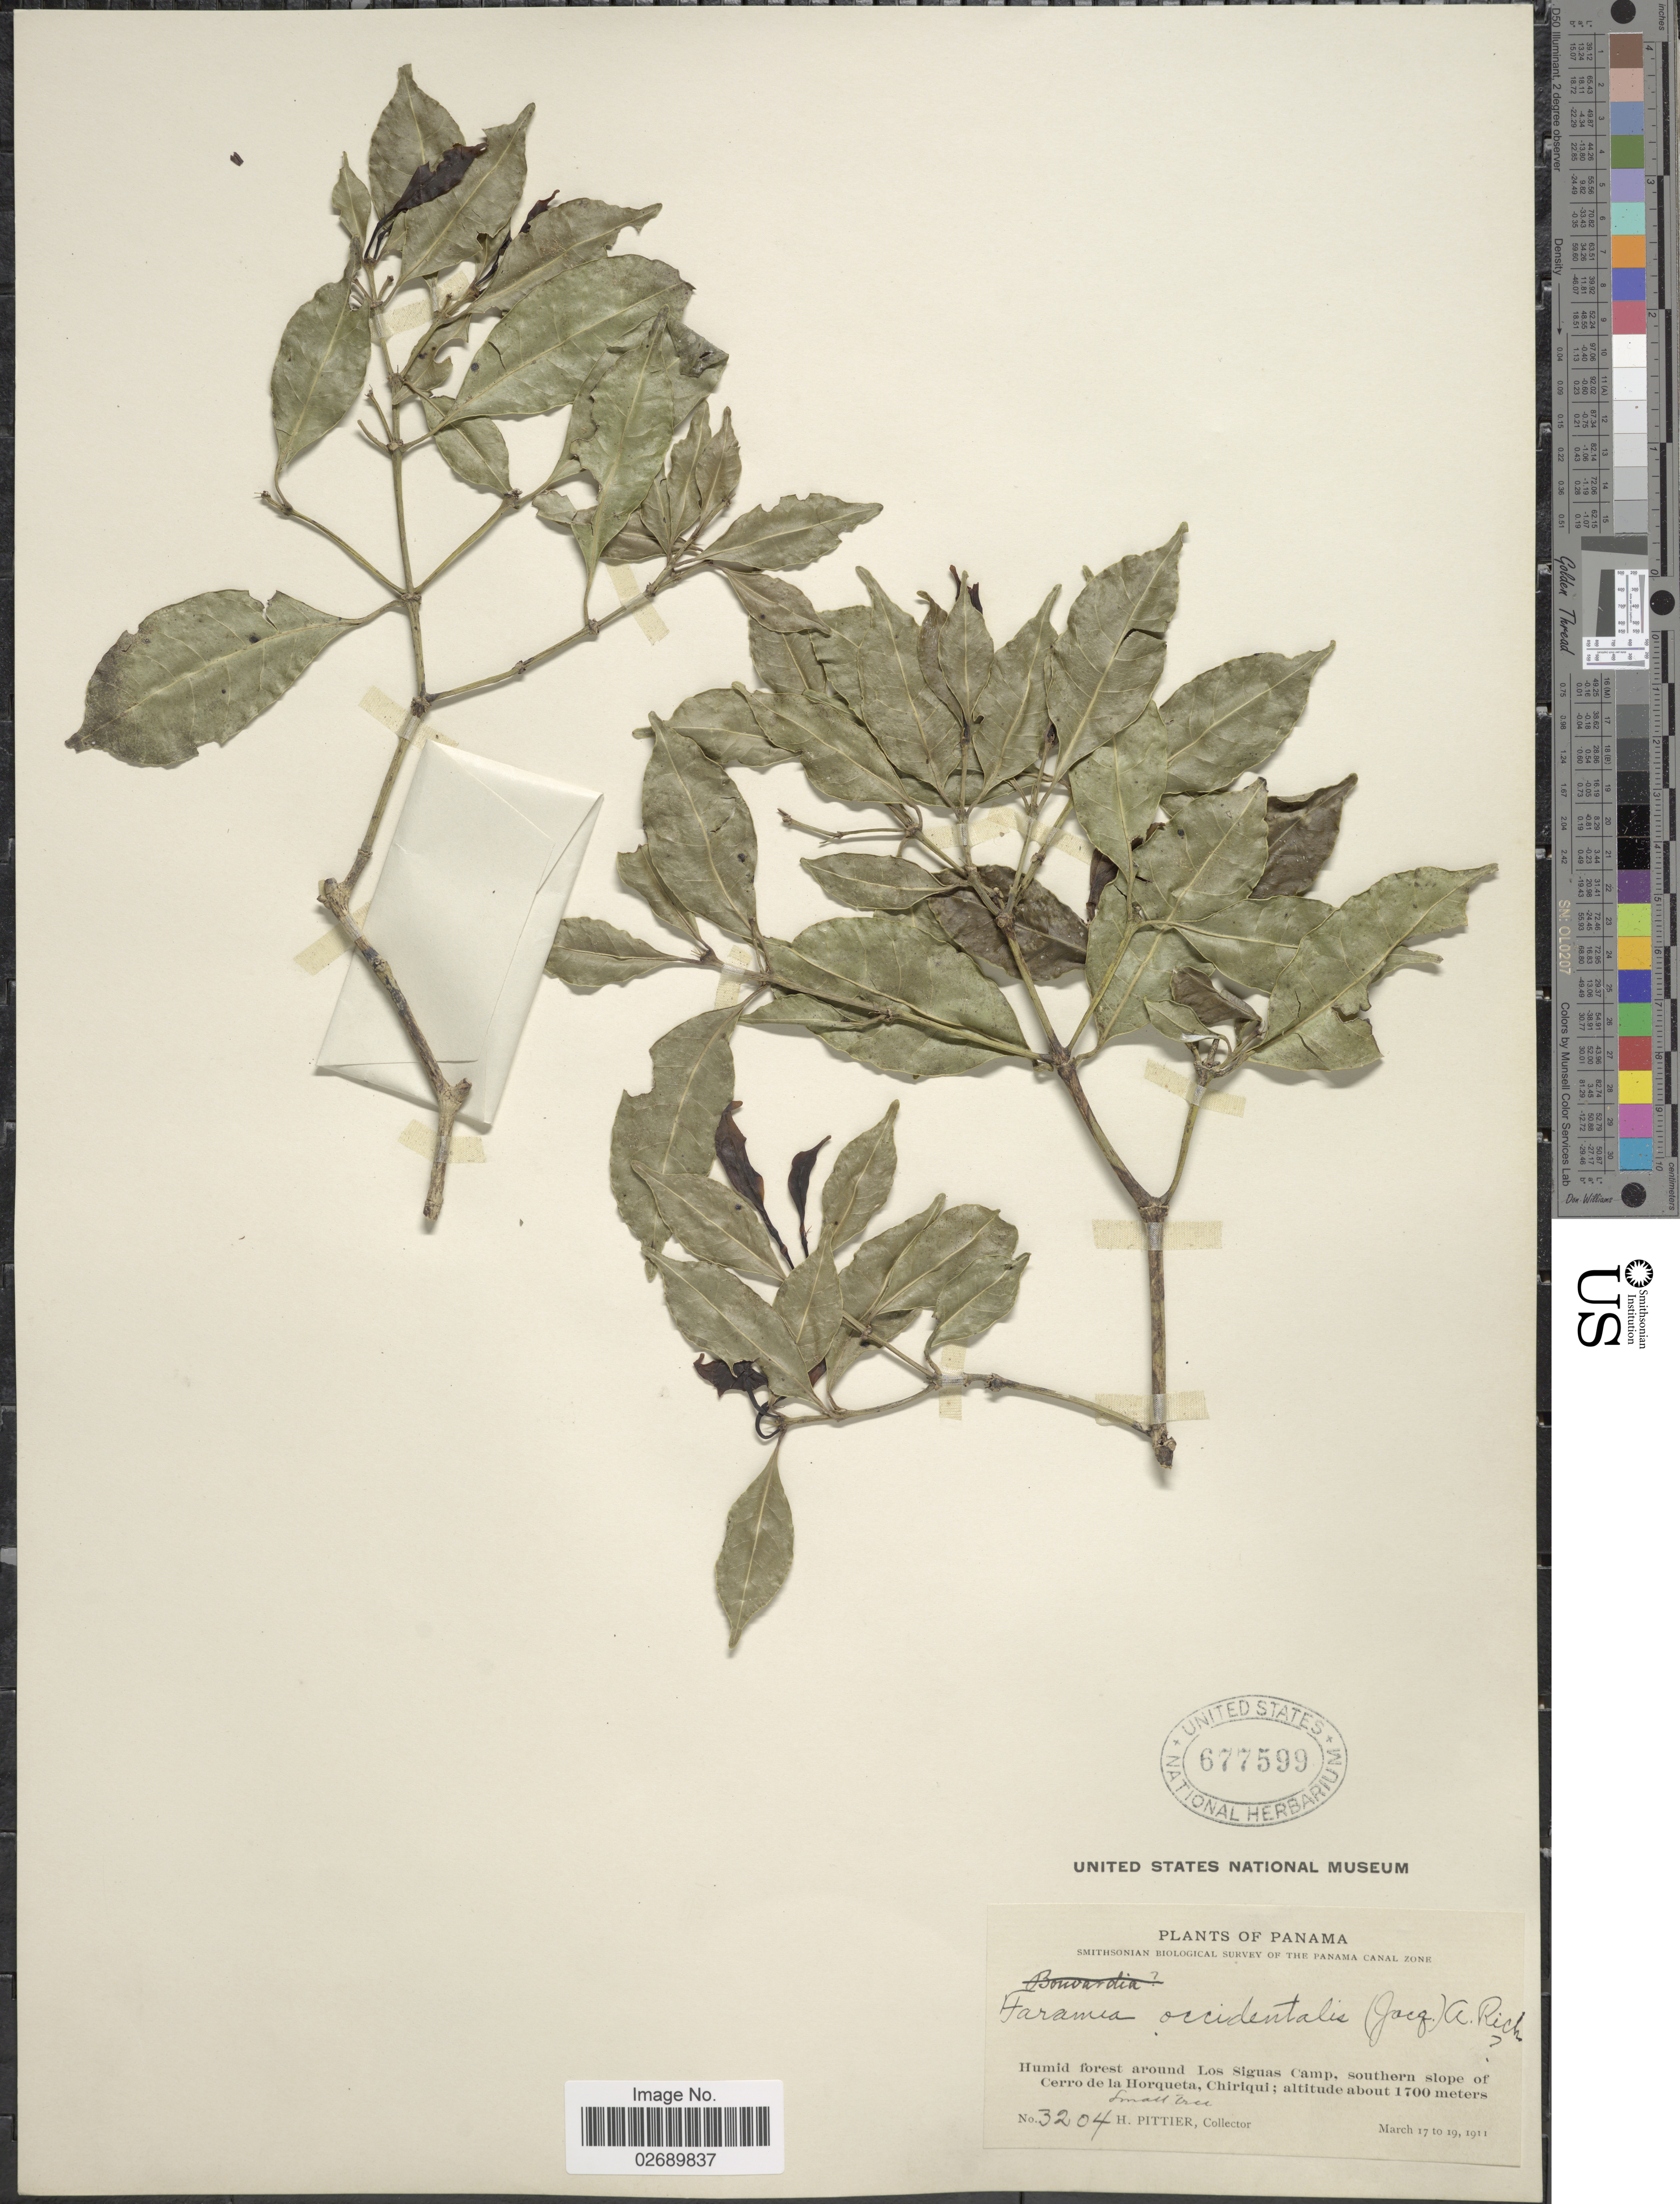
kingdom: Plantae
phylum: Tracheophyta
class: Magnoliopsida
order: Gentianales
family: Rubiaceae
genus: Faramea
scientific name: Faramea occidentalis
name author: (L.) A. Rich.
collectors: H. F. Pittier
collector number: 3204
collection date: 1911-03-17/1911-03-19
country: Panama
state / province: Chiriqui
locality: Around Los Siguas Camp, southern slope of Cerro de la Horqueta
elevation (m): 1700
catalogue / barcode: US 677599